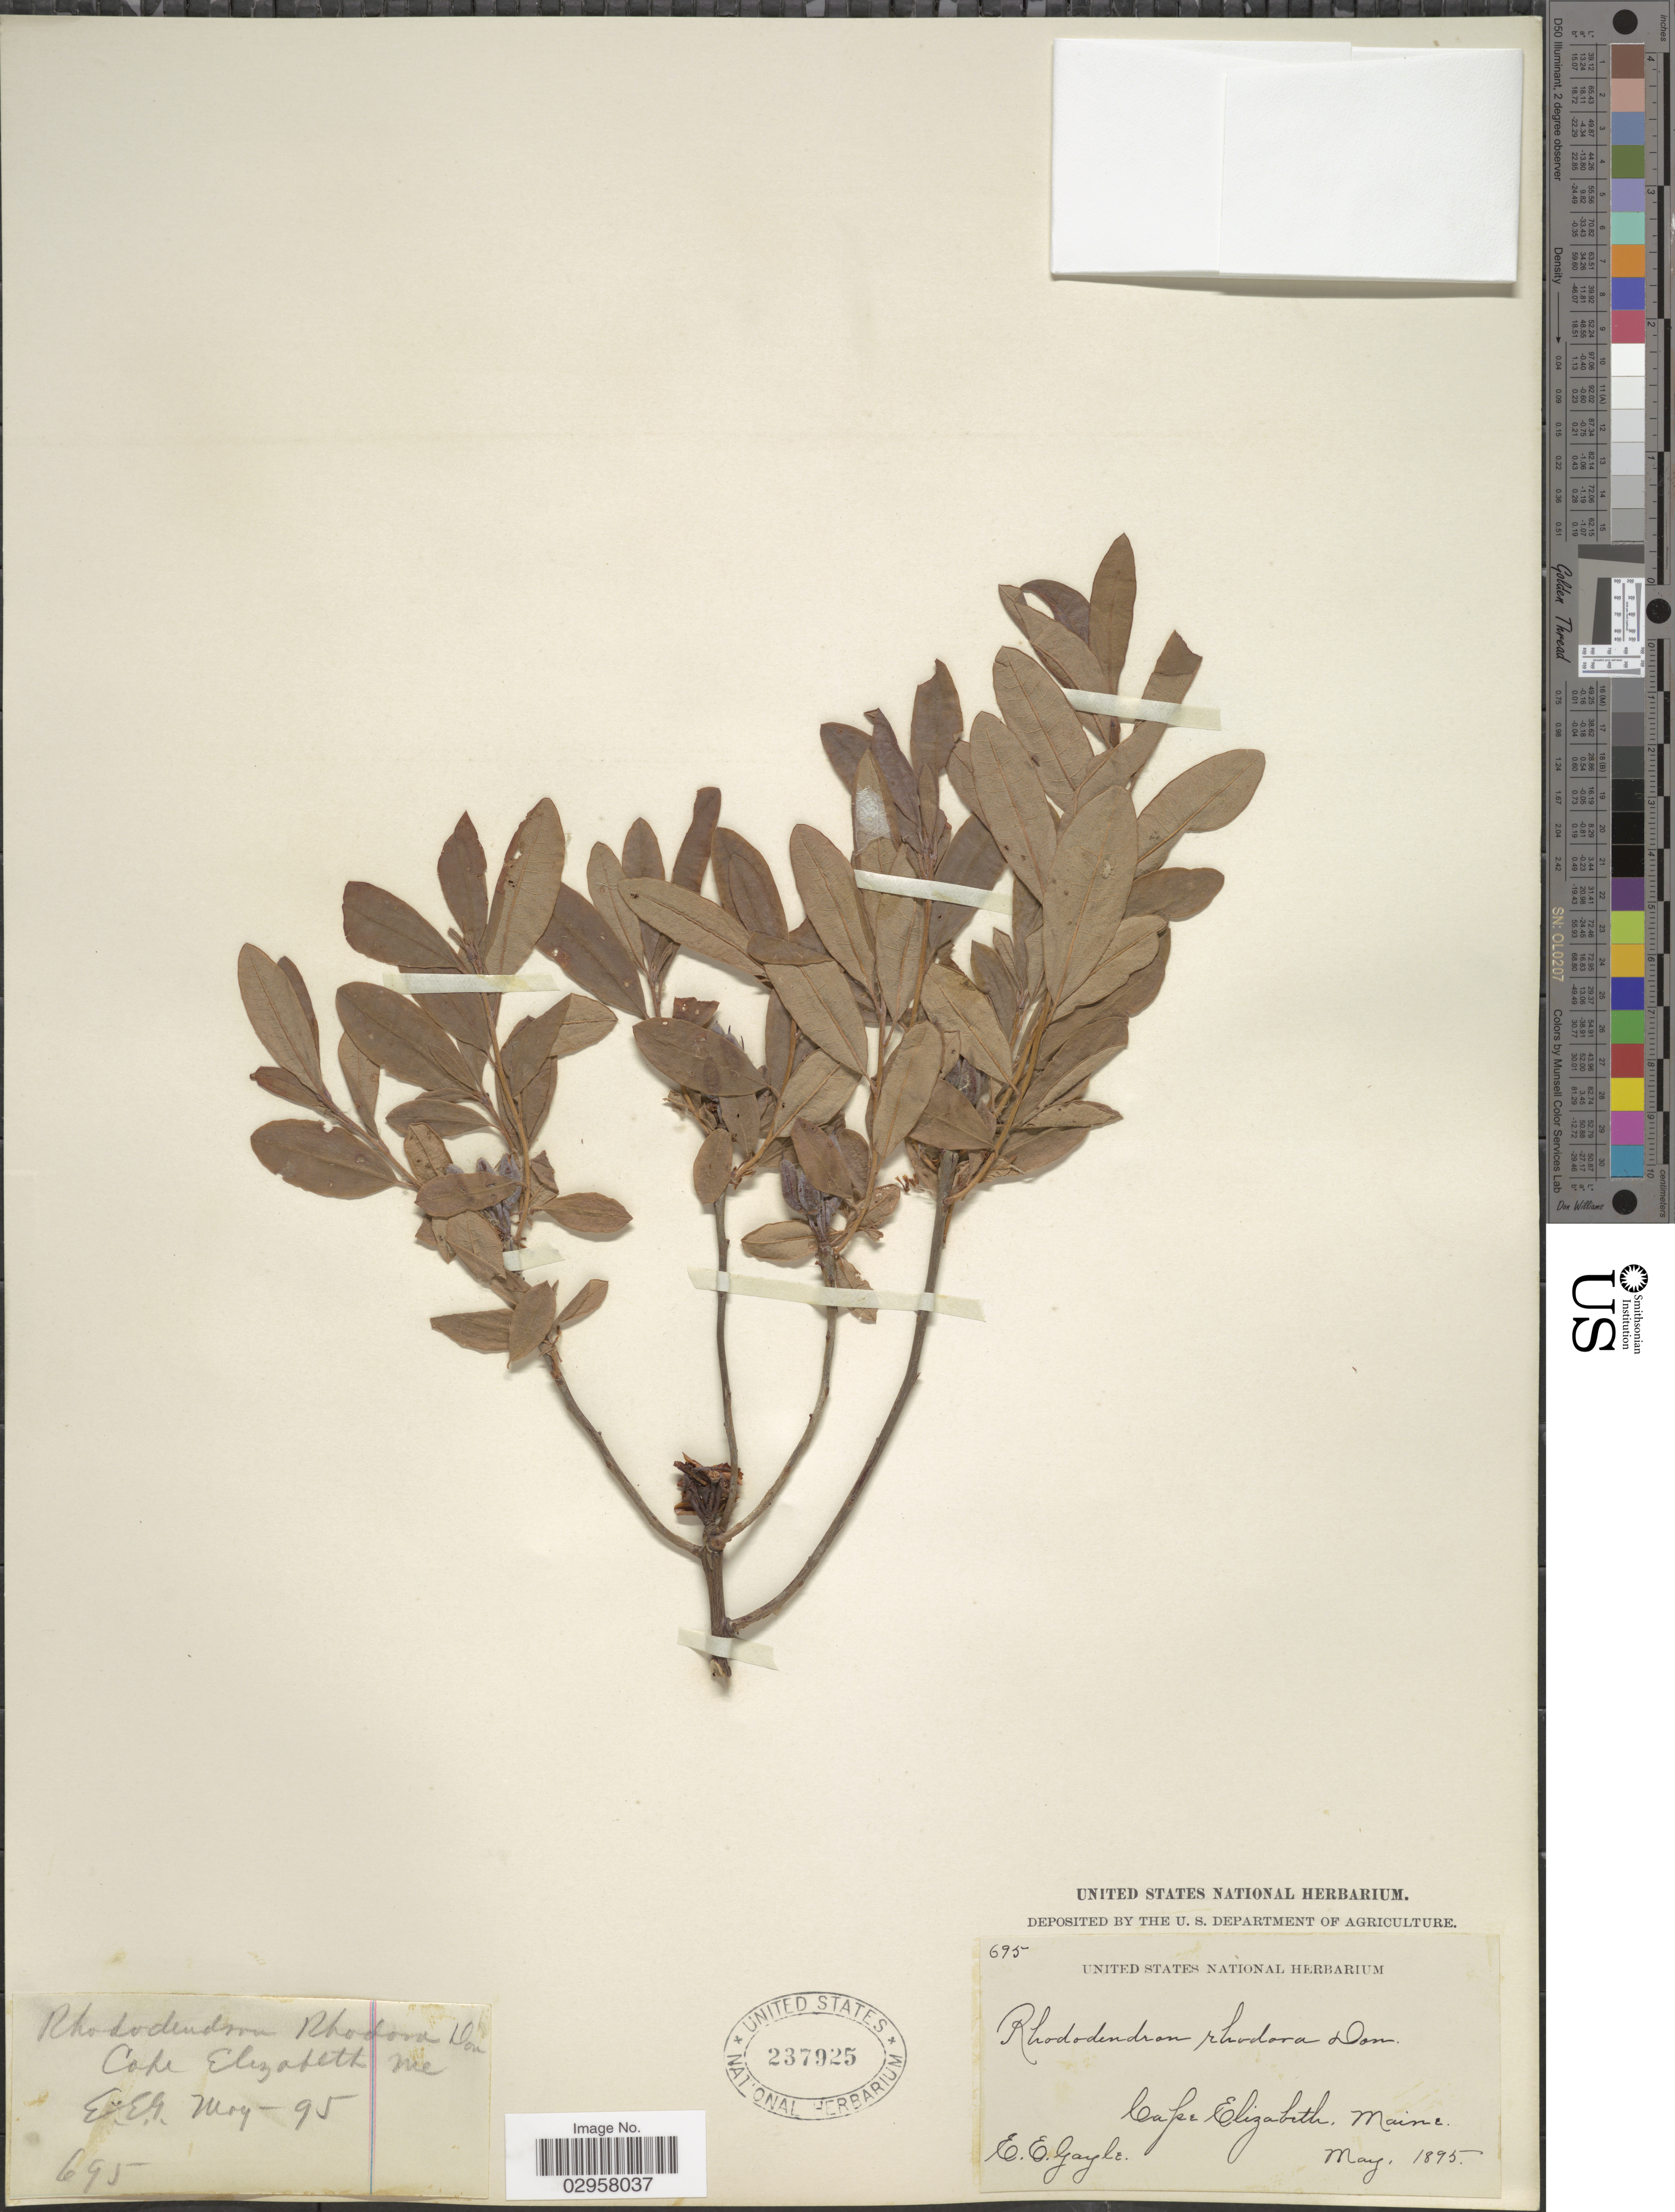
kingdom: Plantae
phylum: Tracheophyta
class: Magnoliopsida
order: Ericales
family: Ericaceae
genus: Rhododendron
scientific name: Rhododendron canadense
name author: (L.) Torr.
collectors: E. Gayle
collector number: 695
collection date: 1895-05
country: United States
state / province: Maine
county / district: Cumberland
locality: Cape Elizabeth.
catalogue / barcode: US 237925